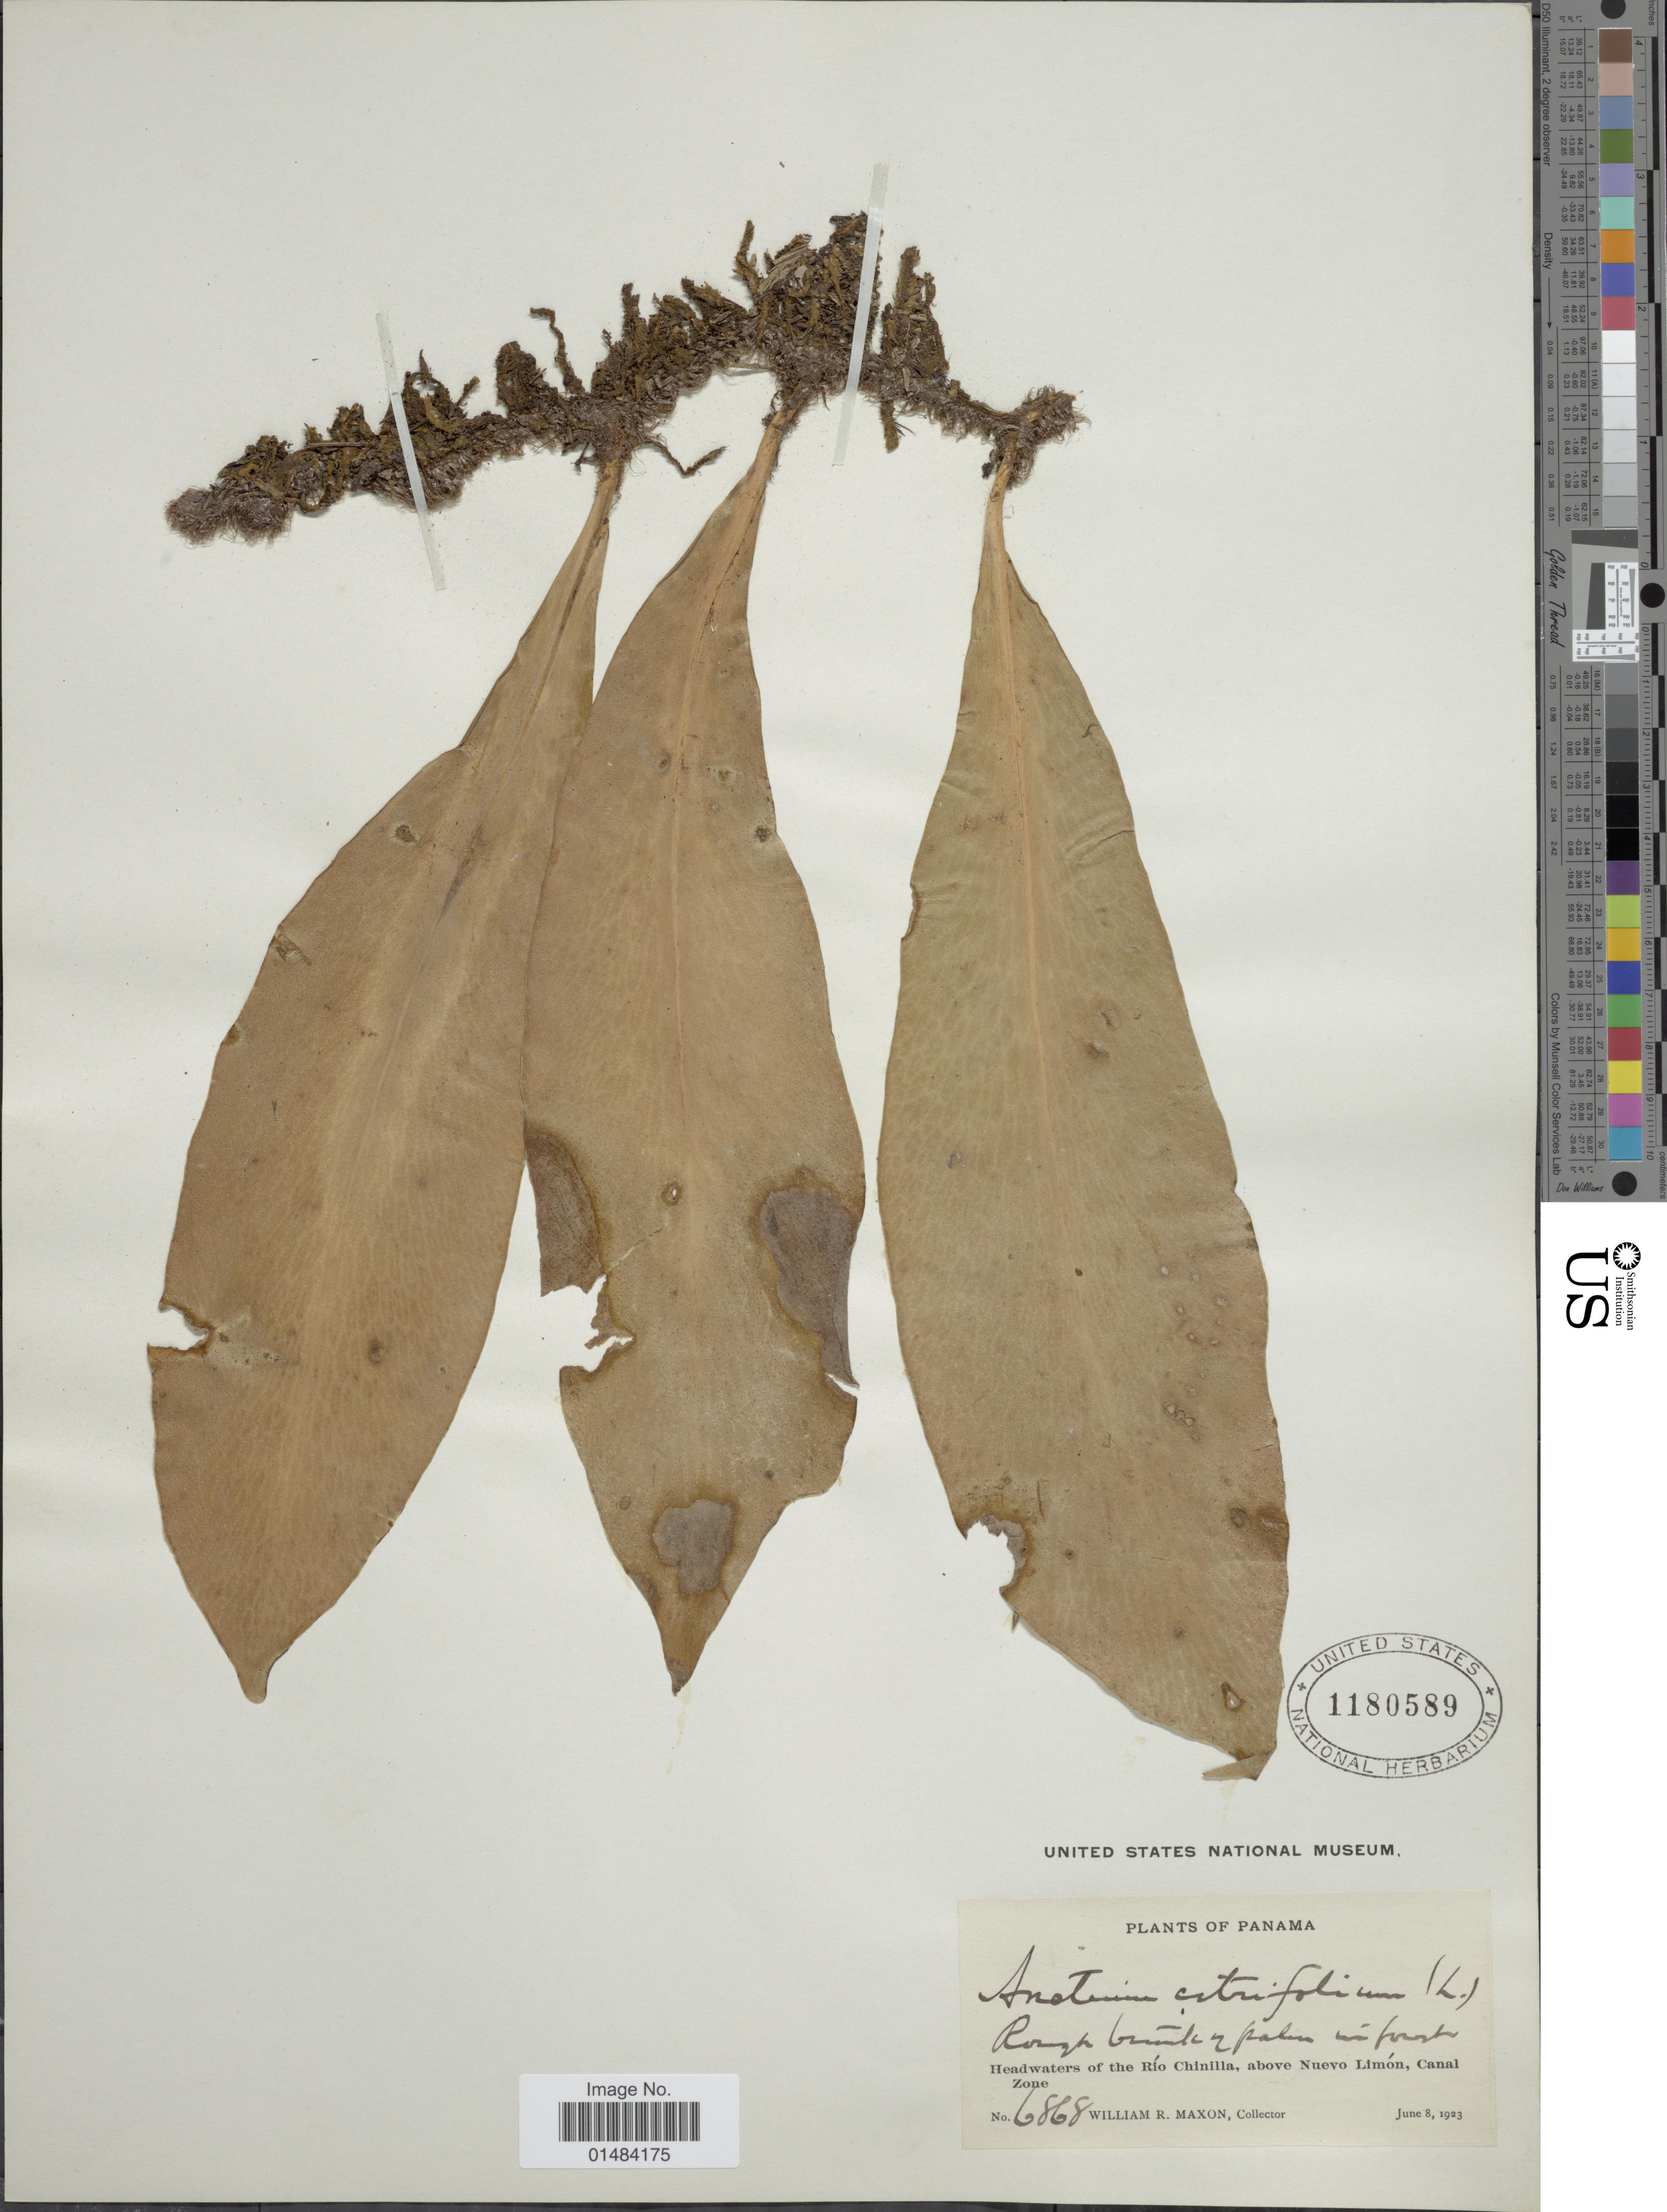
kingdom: Plantae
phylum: Tracheophyta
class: Polypodiopsida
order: Polypodiales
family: Pteridaceae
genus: Anetium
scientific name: Anetium citrifolium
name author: (L.) Splitg.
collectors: W. R. Maxon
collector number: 6868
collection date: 1923-06-08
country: Panama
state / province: Colón / Panamá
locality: Panama, Headwaters of the Rio Chinilla, above Nuevo Limon, Canal Zone.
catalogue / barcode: US 1180589